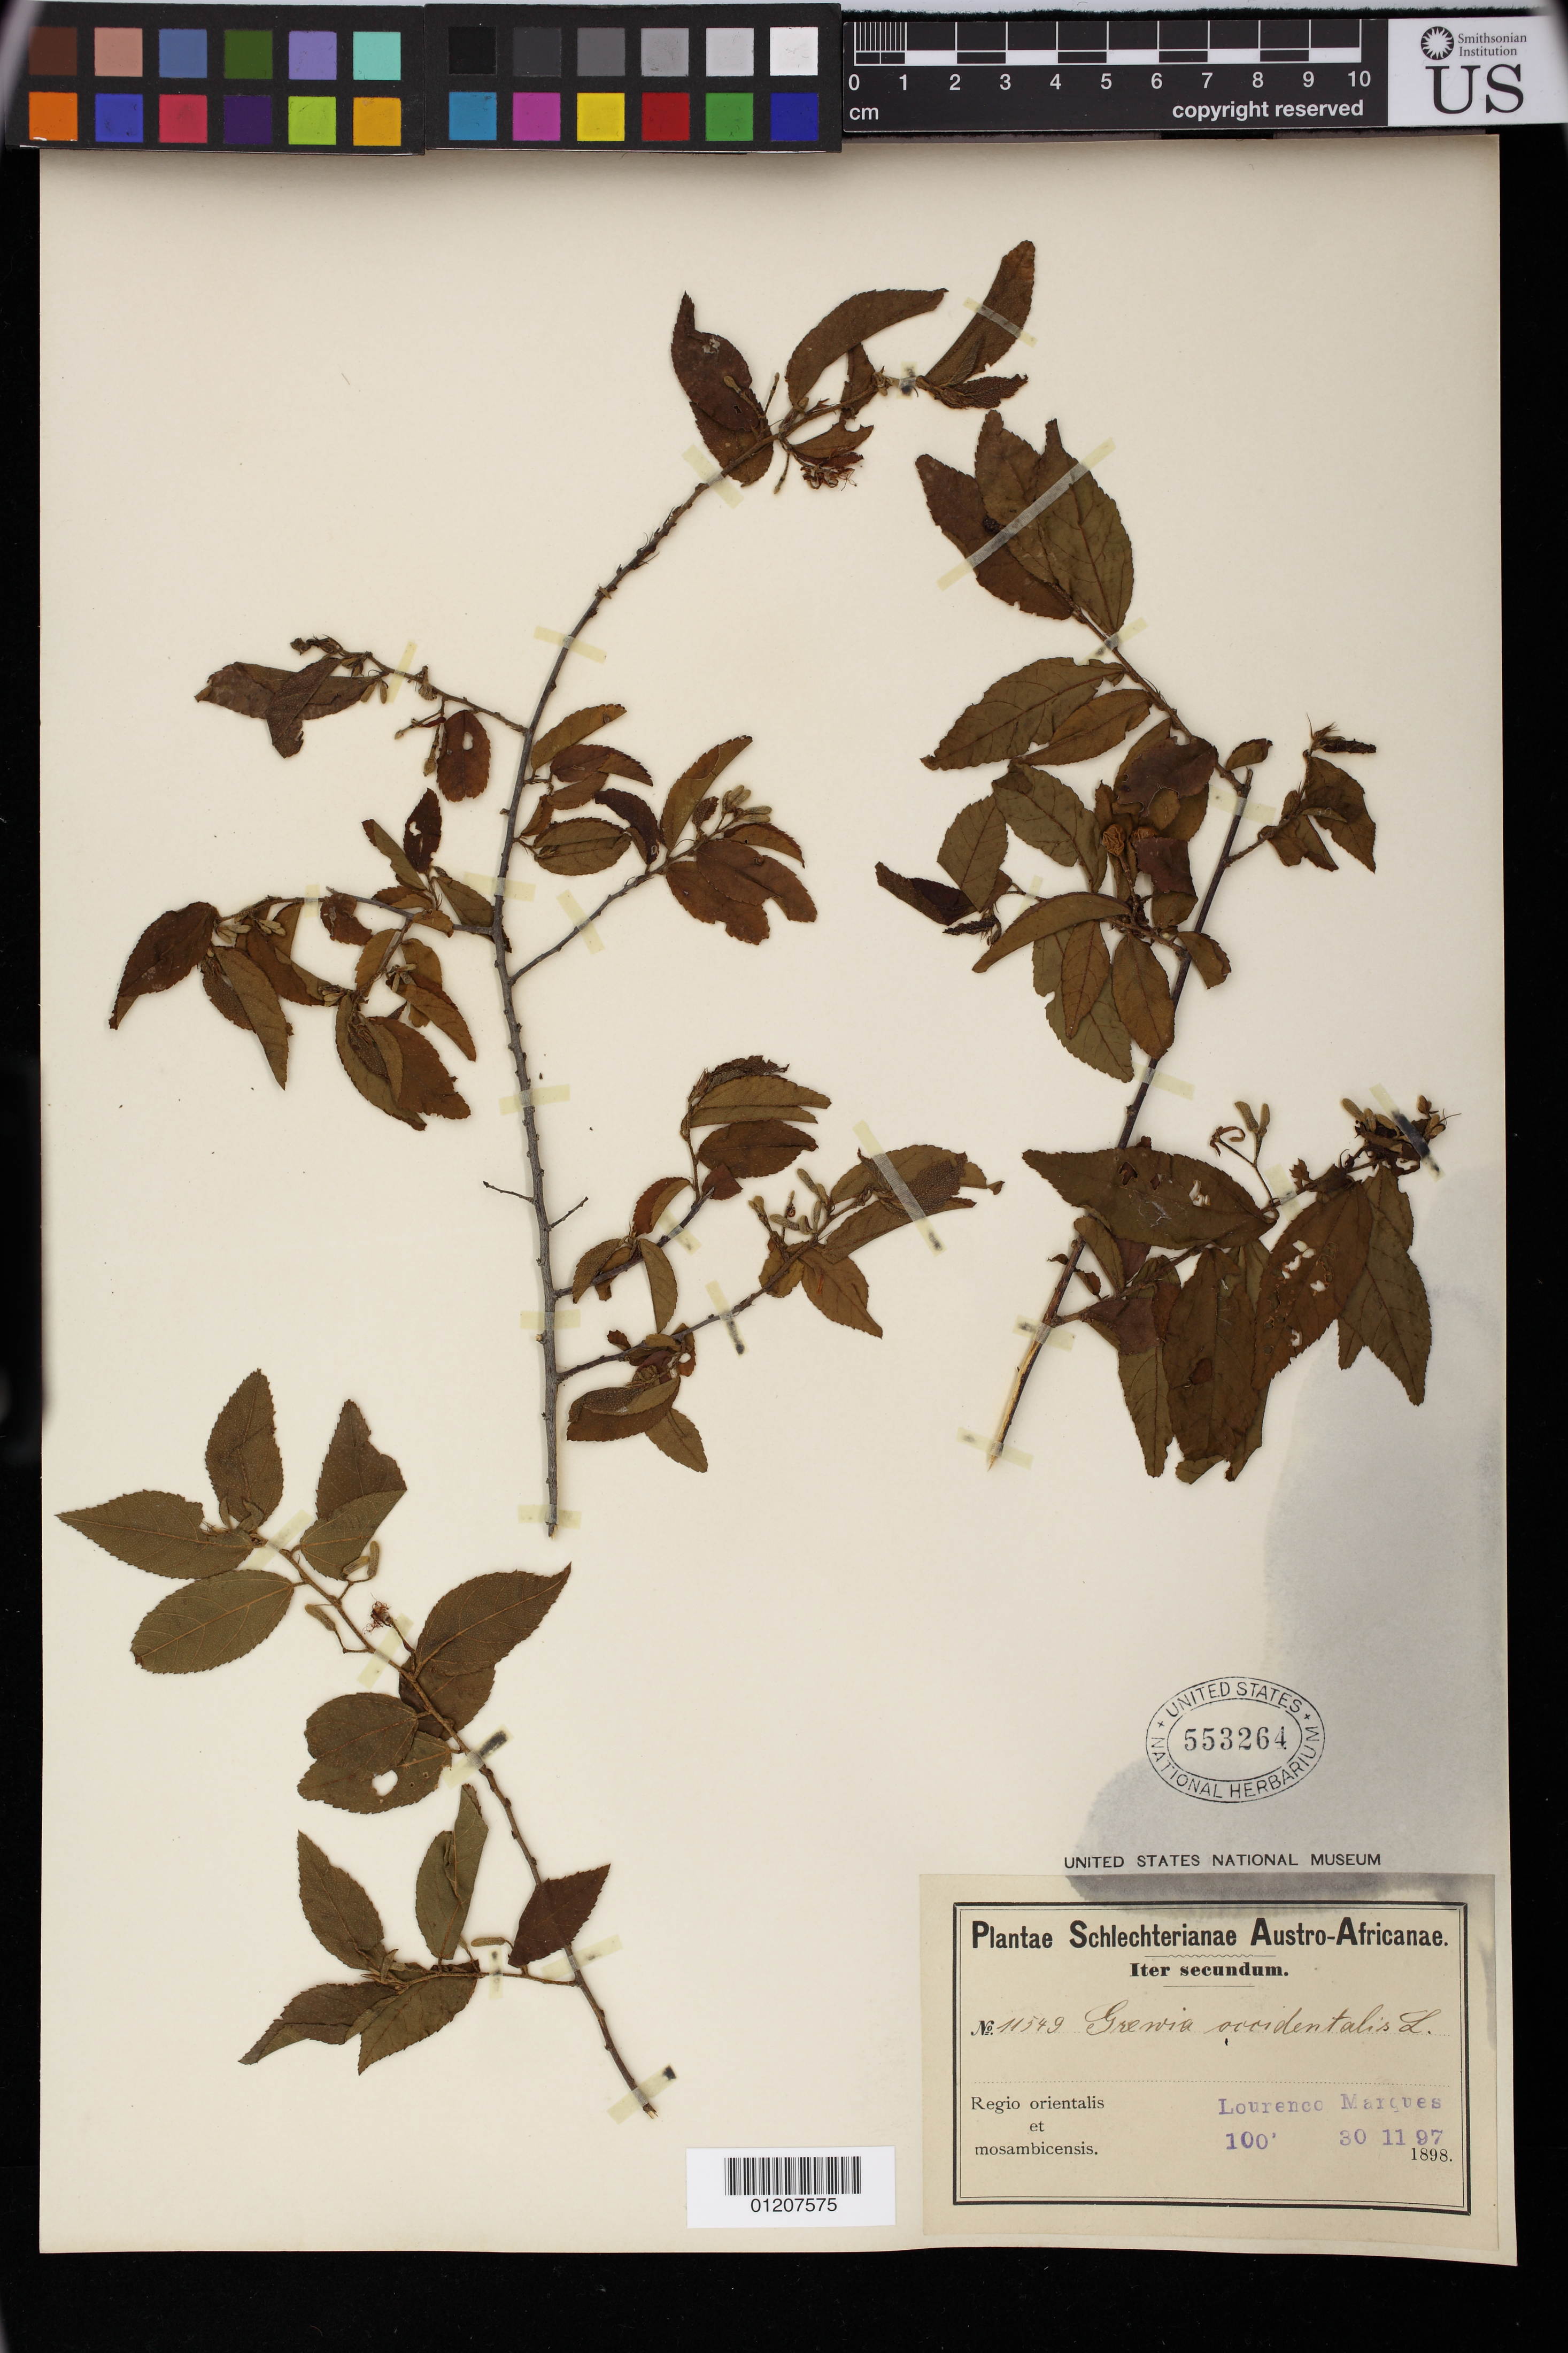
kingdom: Plantae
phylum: Tracheophyta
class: Magnoliopsida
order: Malvales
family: Malvaceae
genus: Grewia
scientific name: Grewia occidentalis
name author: L.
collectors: F. R. R. Schlechter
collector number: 11549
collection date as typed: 30 Nov 1897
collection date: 1897-11-30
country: Mozambique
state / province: Maputo City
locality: Lourenco Marques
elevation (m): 30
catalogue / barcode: US 553264